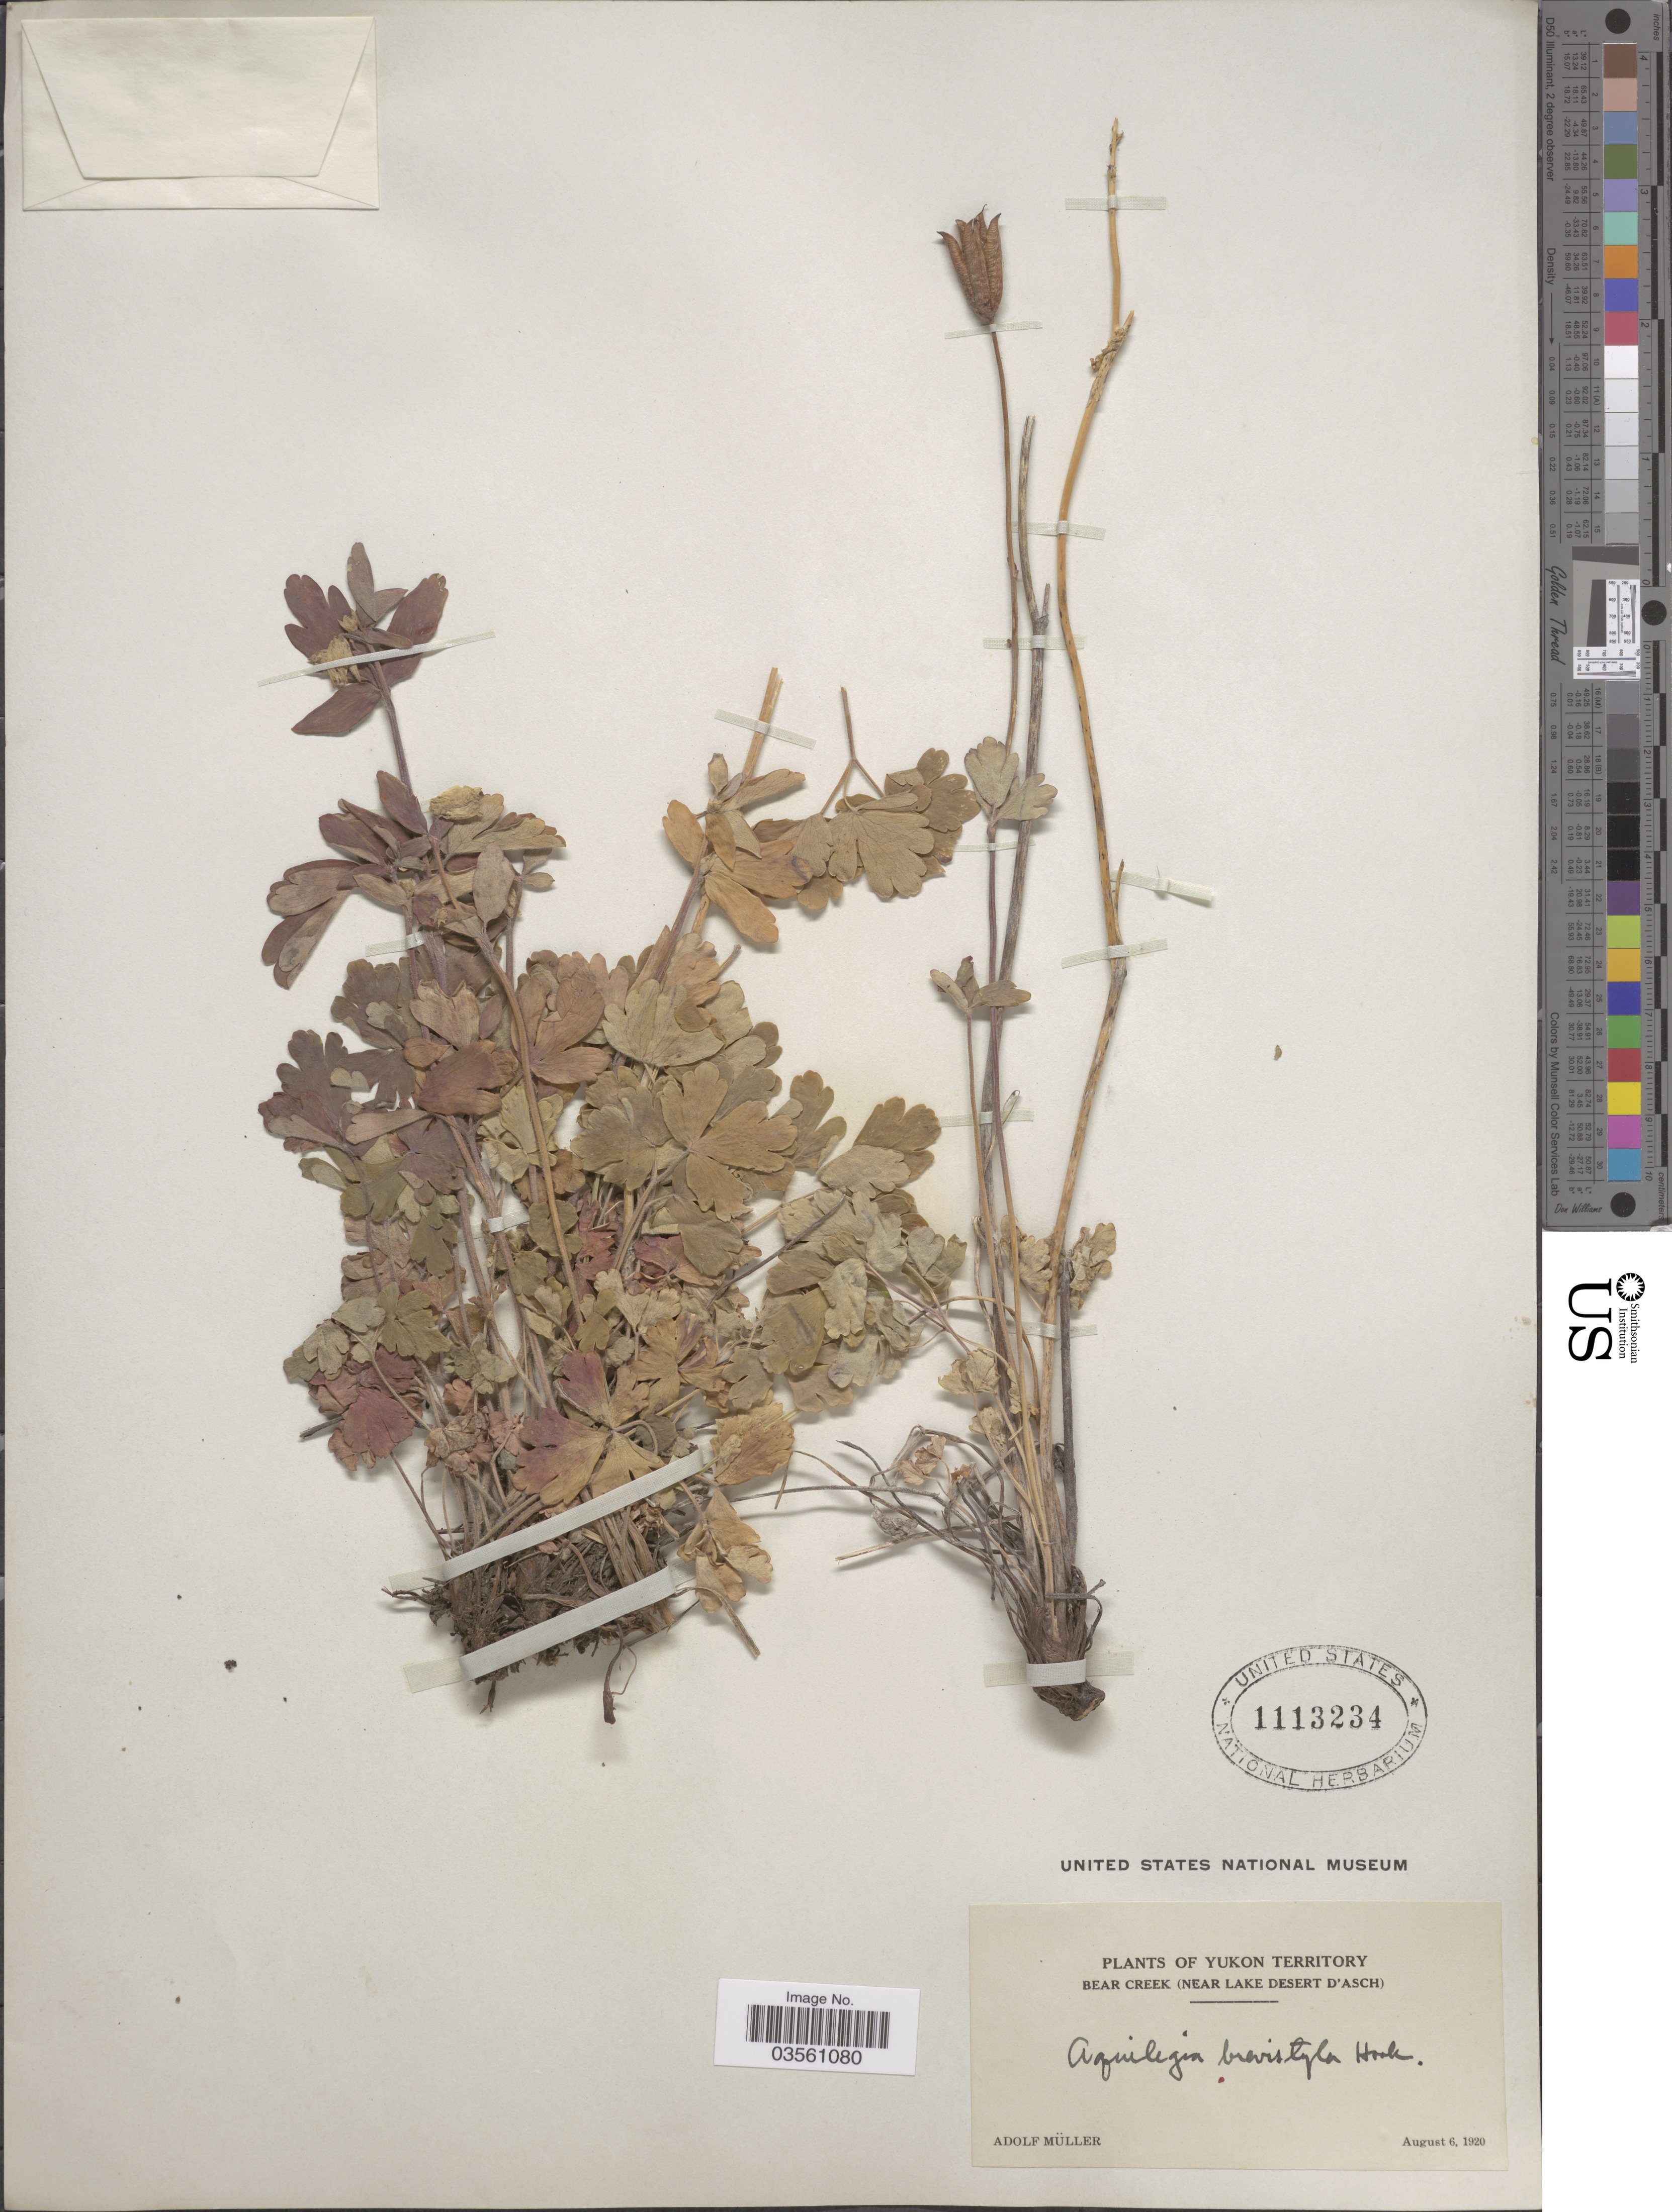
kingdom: Plantae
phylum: Tracheophyta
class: Magnoliopsida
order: Ranunculales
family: Ranunculaceae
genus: Aquilegia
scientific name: Aquilegia brevistyla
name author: Hook.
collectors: A. Muller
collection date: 1920-08-06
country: Canada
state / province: Yukon Territory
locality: Bear Creek (near lake Desert D'Asch).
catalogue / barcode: US 1113234